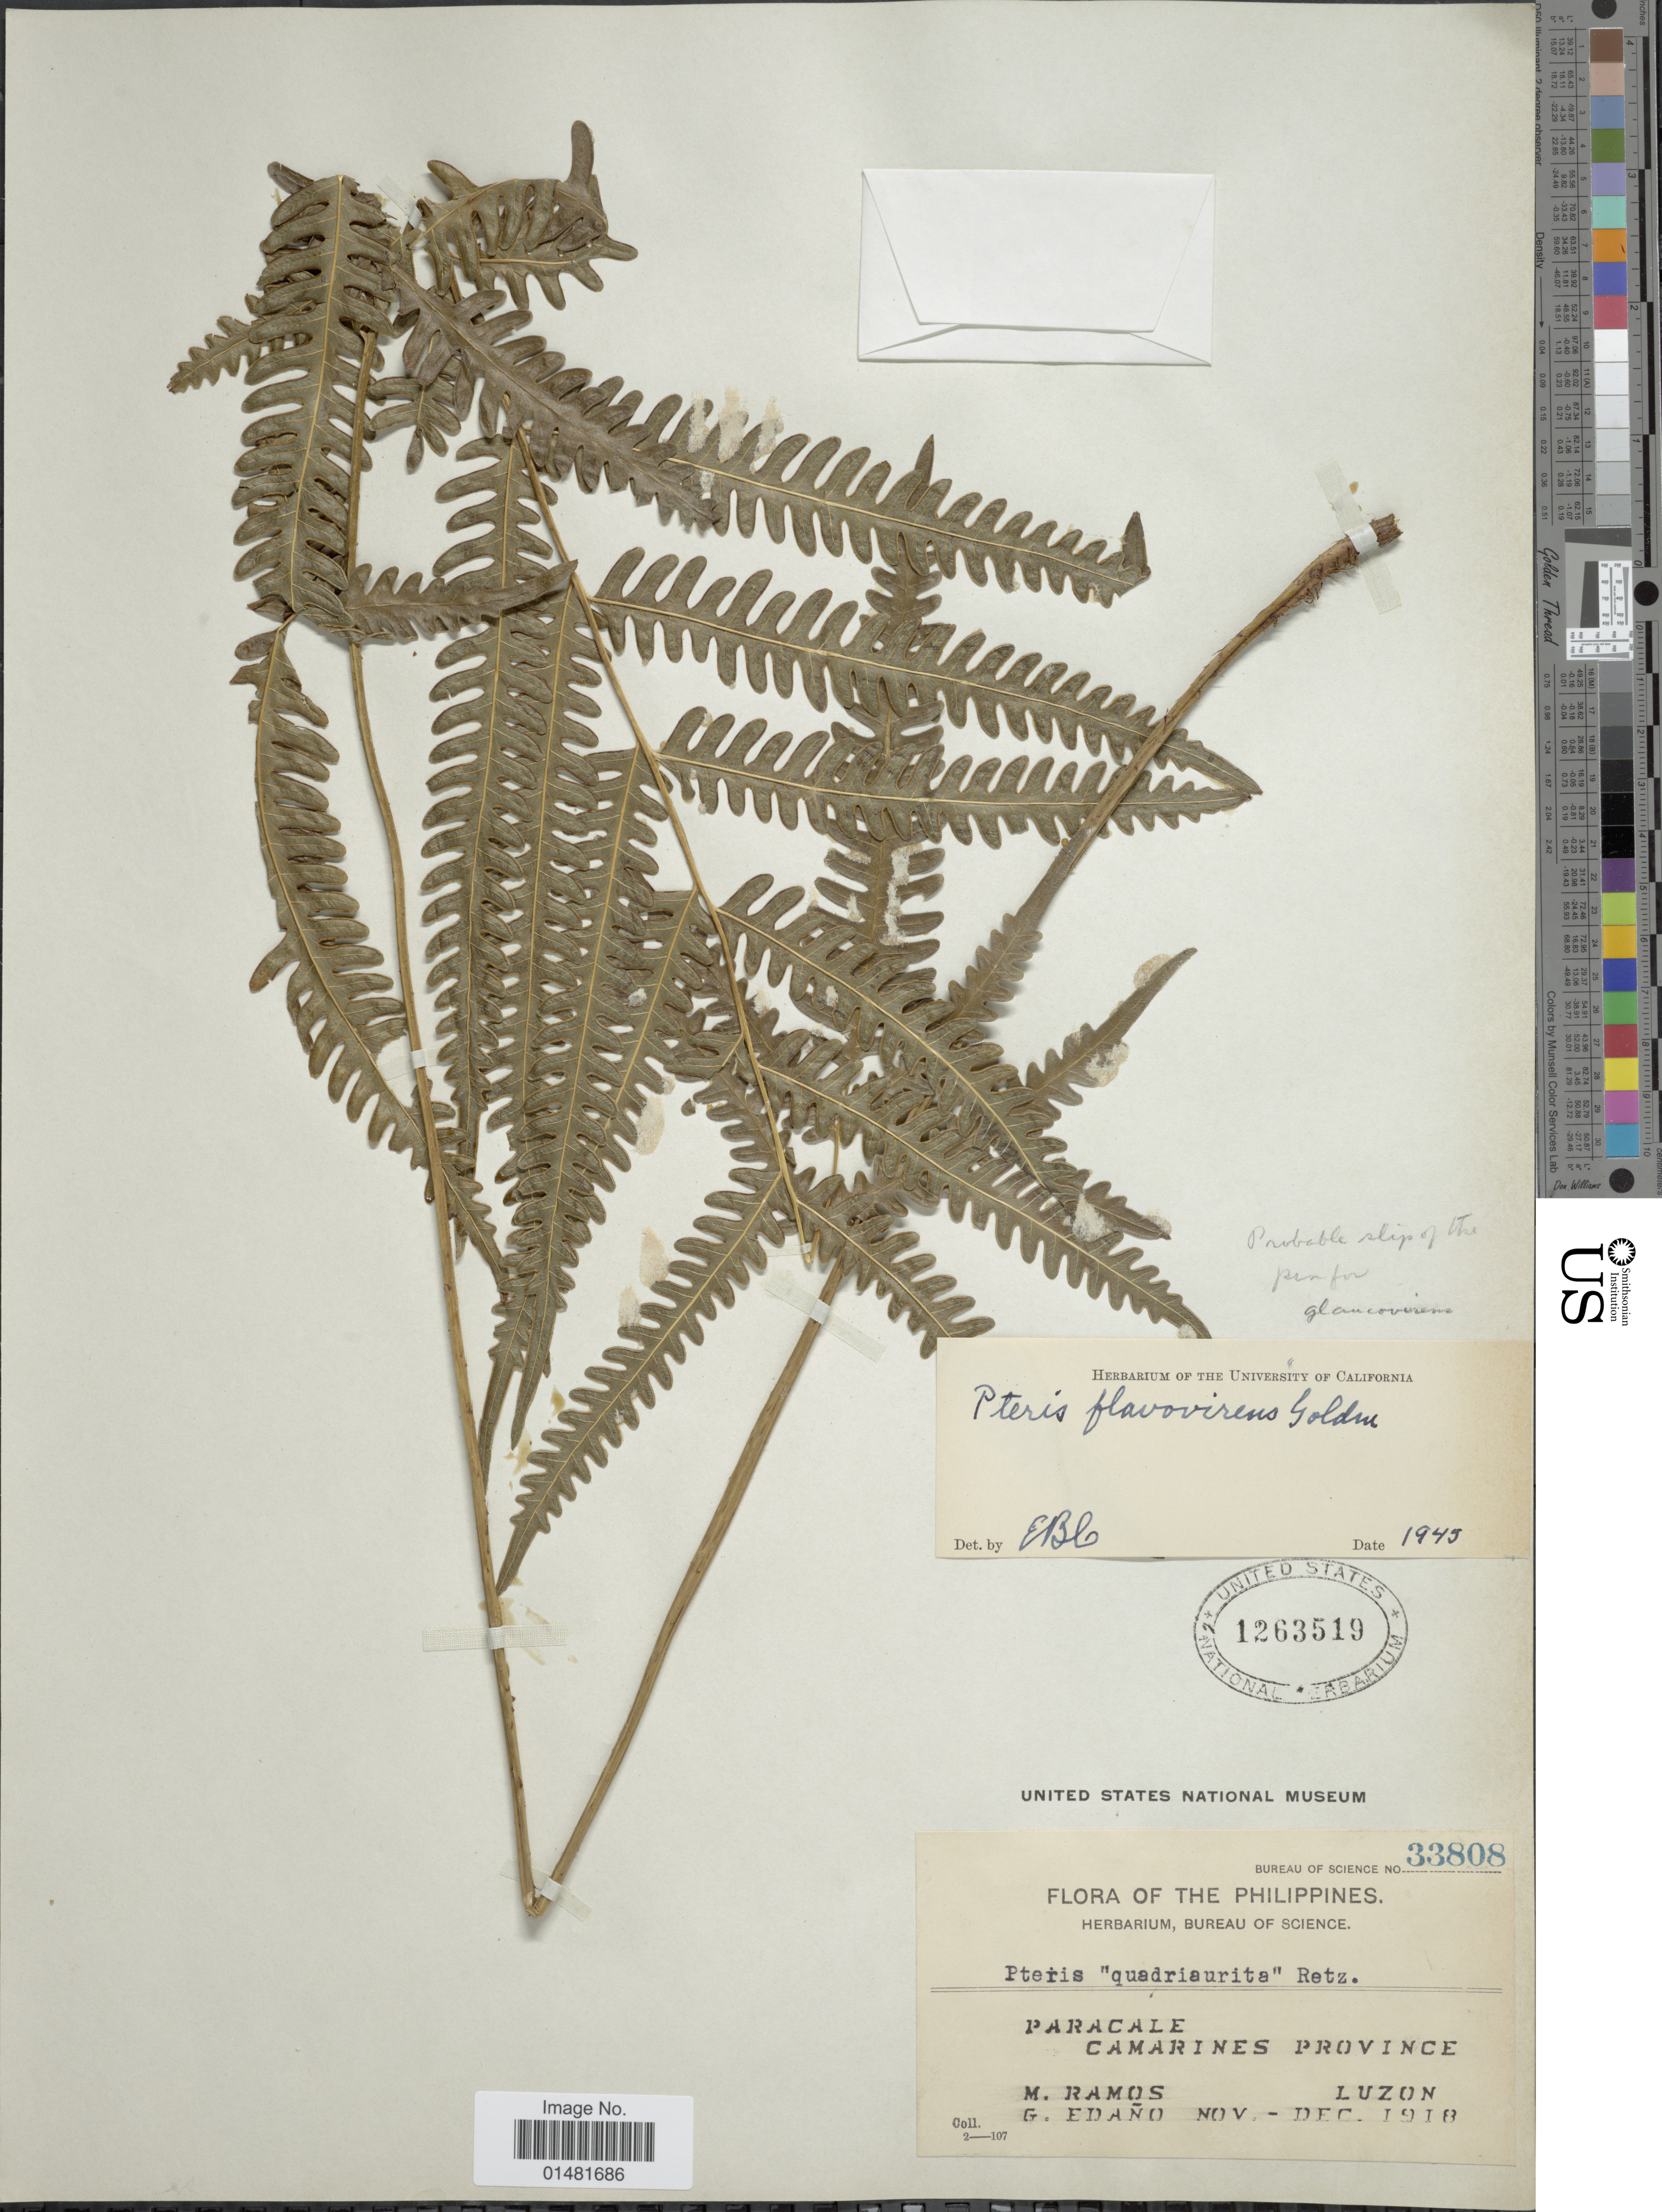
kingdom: Plantae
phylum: Tracheophyta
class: Polypodiopsida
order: Polypodiales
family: Pteridaceae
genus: Pteris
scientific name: Pteris glaucovirens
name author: Goldm.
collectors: M. Ramos & G. Edaño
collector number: Bureau of Science 33808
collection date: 1918-11/1918-12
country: Philippines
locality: Paracale, Camarines Province, Luzon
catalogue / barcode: US 1263519